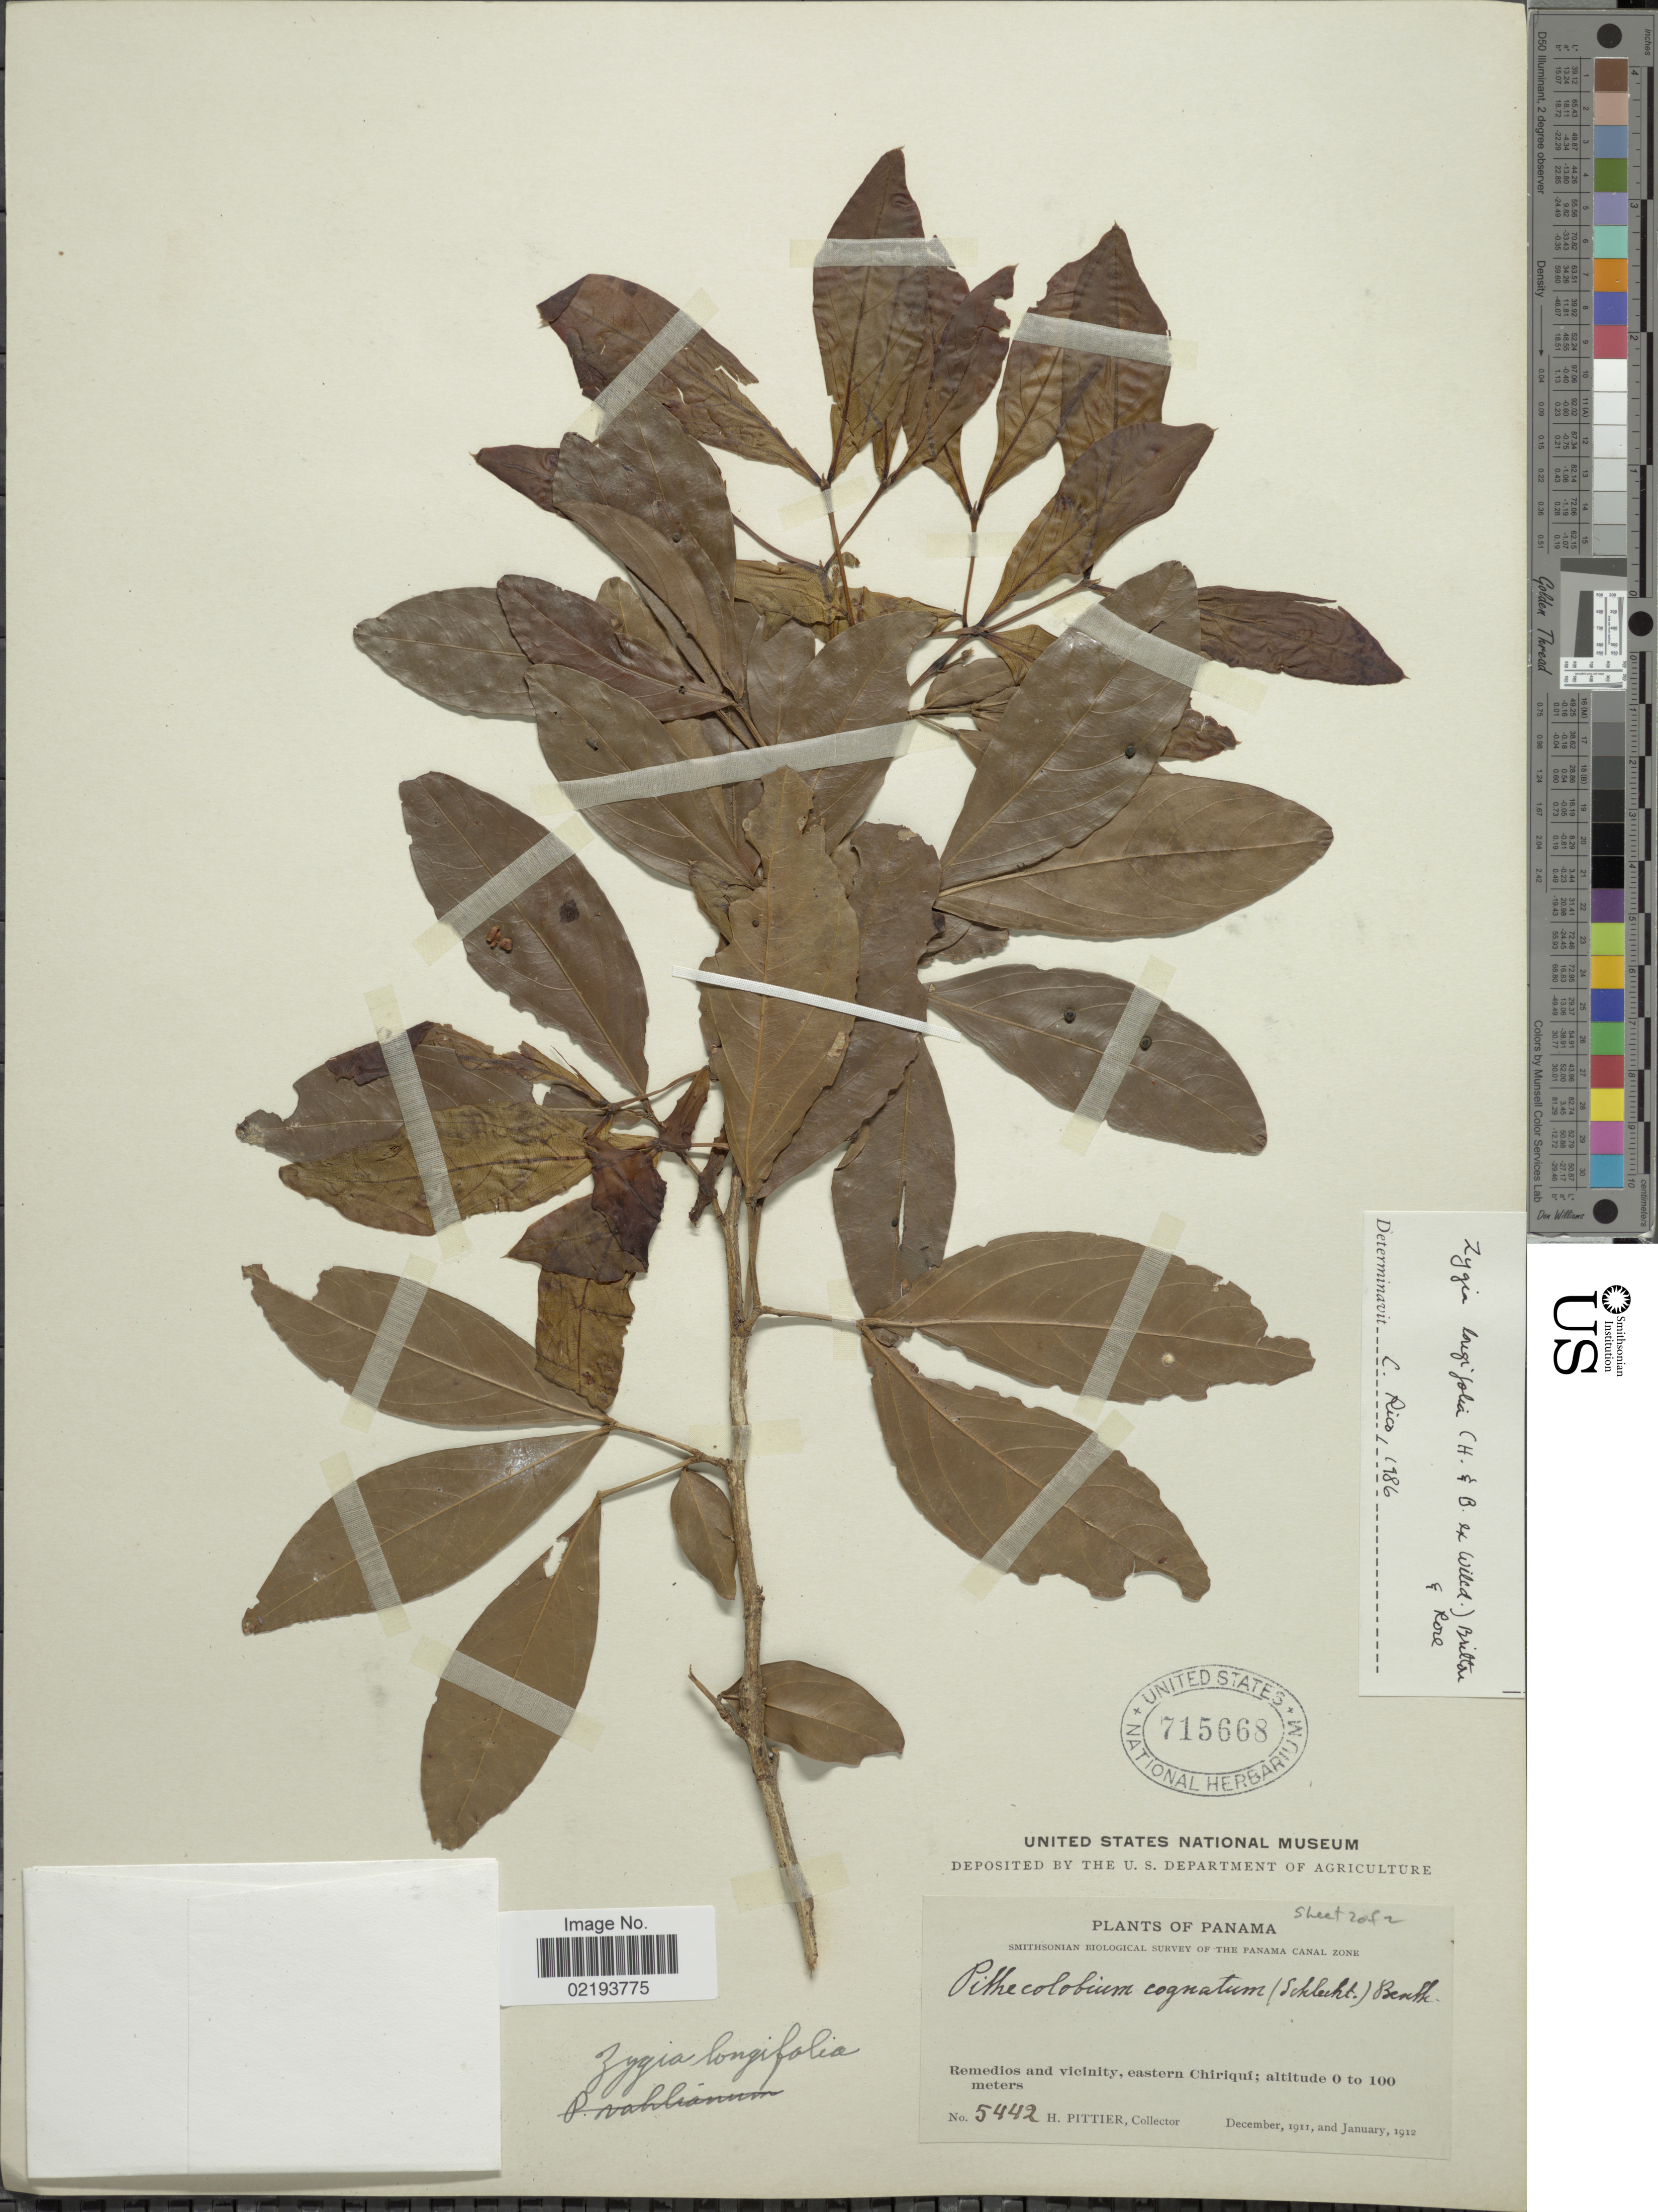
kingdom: Plantae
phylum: Tracheophyta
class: Magnoliopsida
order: Fabales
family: Fabaceae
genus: Zygia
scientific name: Zygia longifolia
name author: (Willd.) Britton & Rose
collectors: H. F. Pittier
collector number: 5442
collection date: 1911-12/1912-01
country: Panama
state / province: Chiriqui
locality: Remedios and vicinity, eastern Chiriquí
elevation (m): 0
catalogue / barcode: US 715668